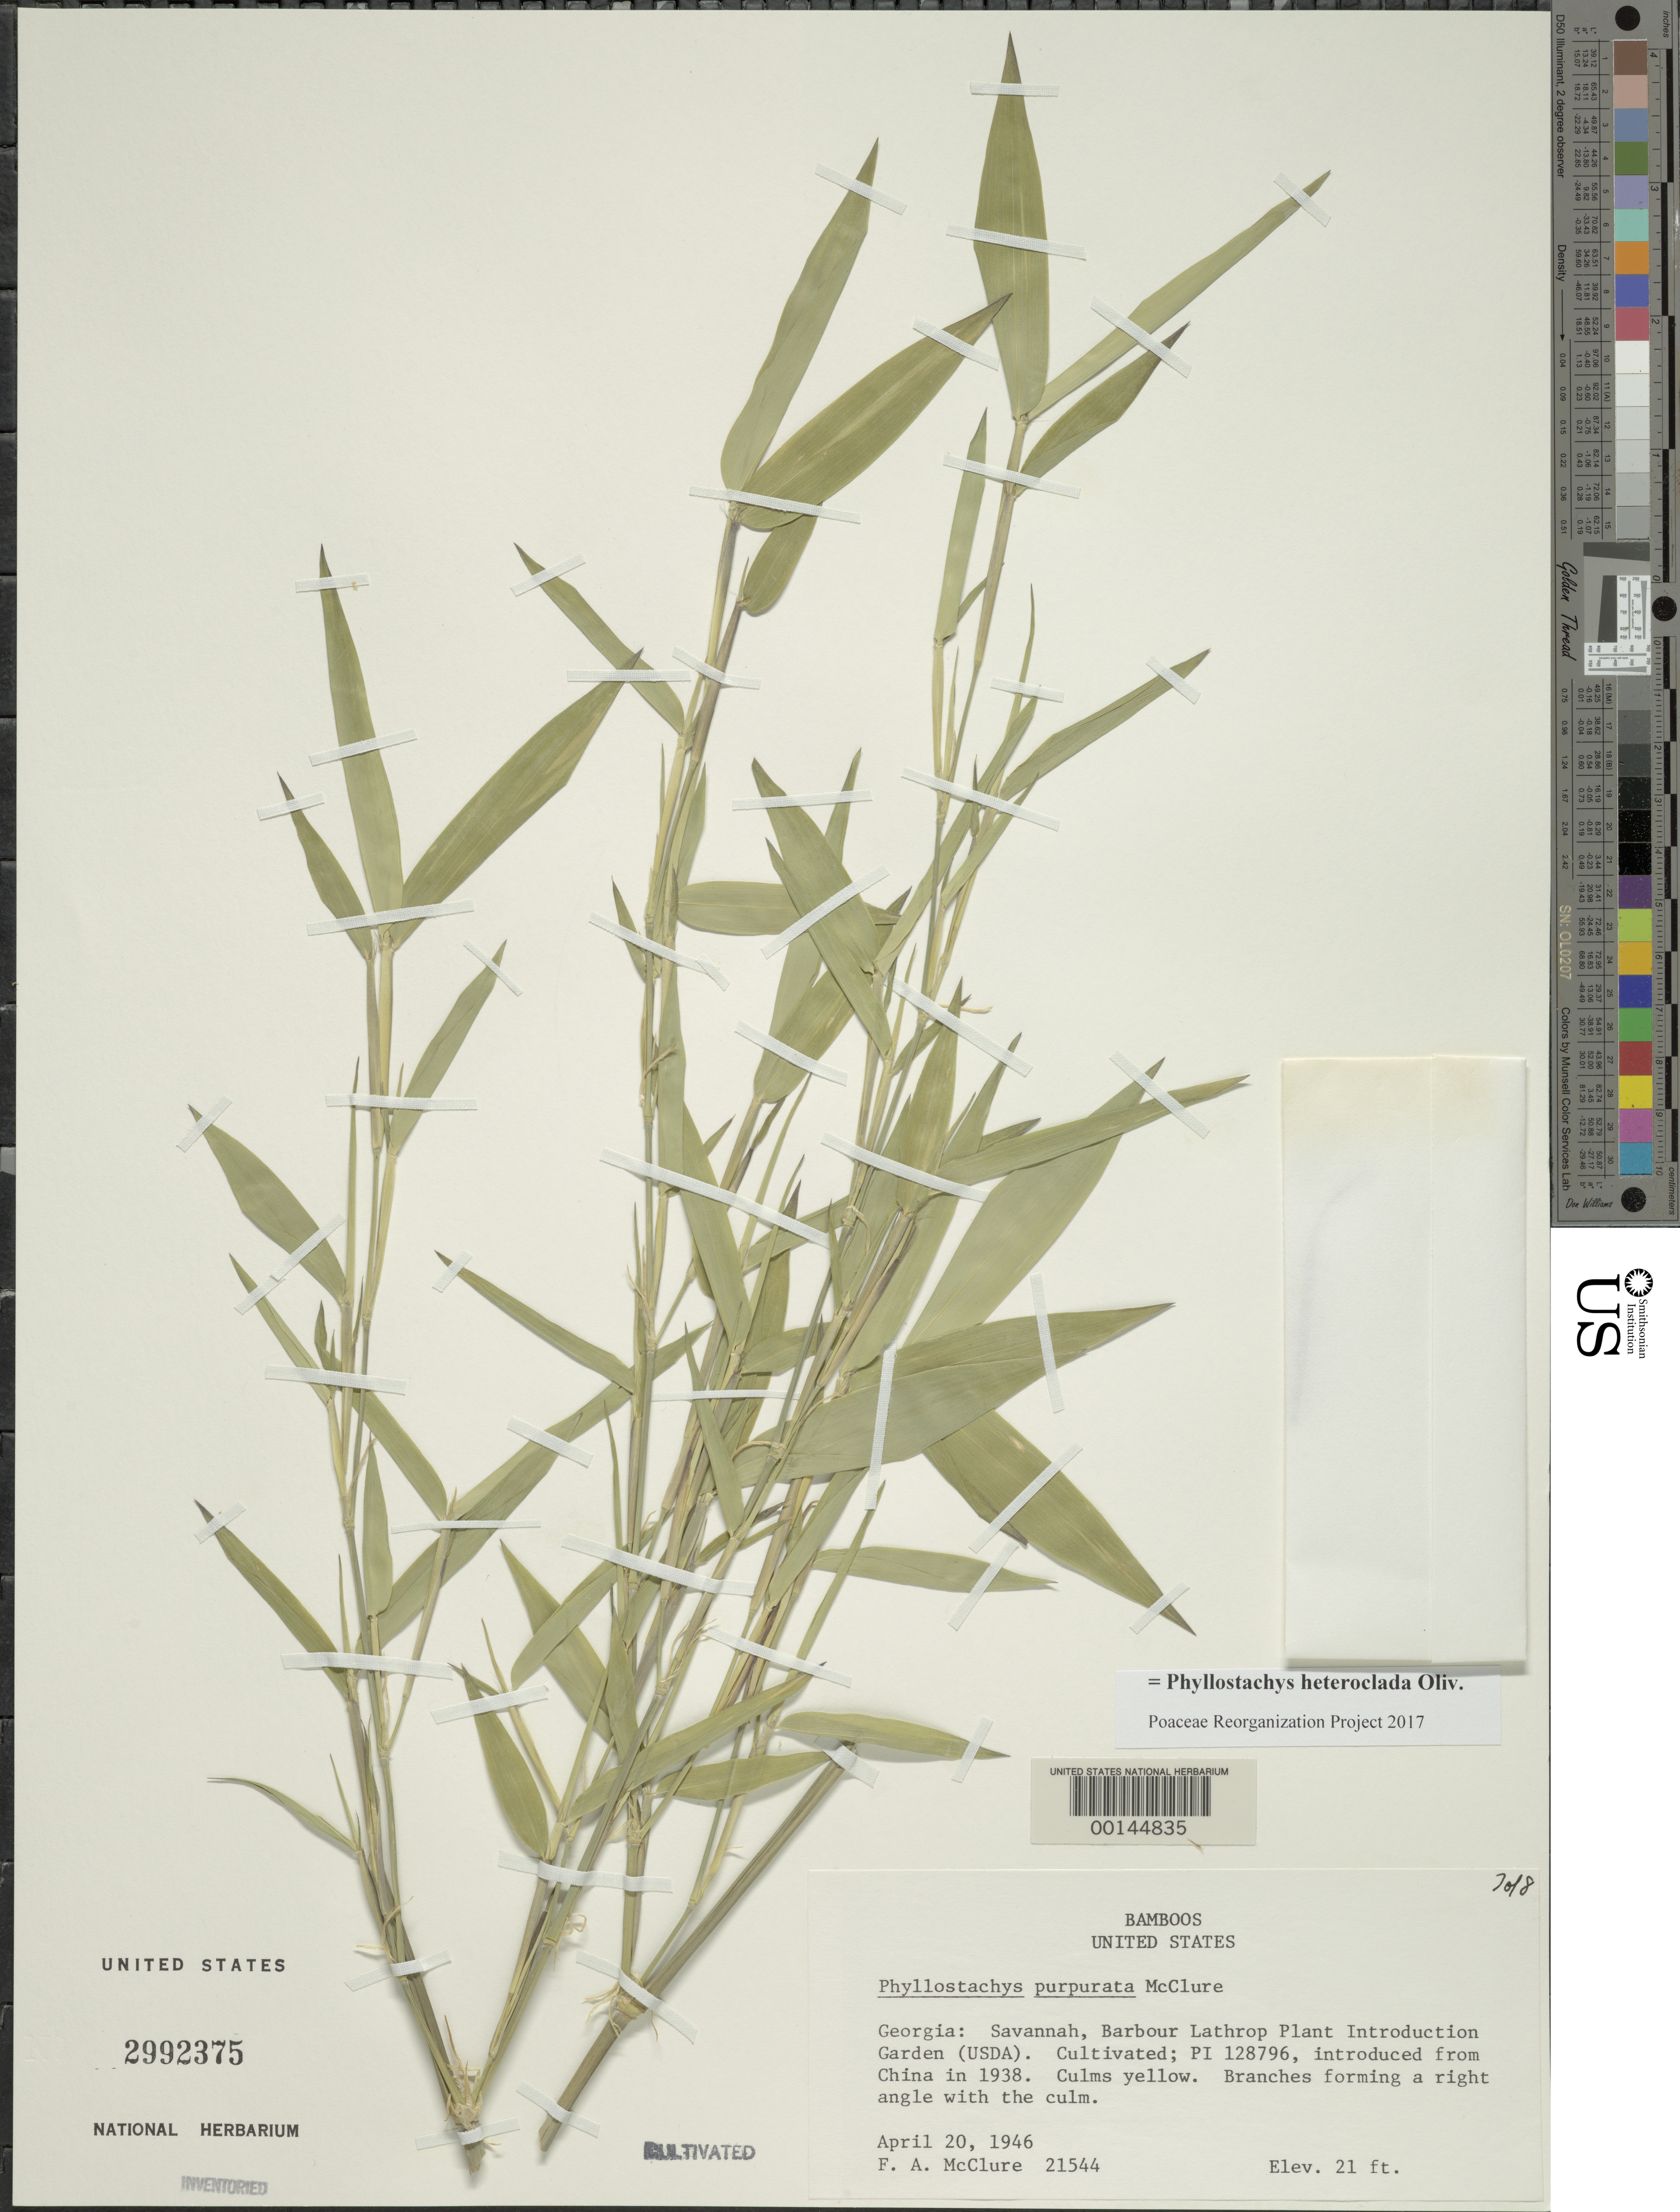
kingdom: Plantae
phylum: Tracheophyta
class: Liliopsida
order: Poales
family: Poaceae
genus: Phyllostachys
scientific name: Phyllostachys heteroclada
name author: Oliv.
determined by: Poaceae Reorganization Project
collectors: F. A. McClure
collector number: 21544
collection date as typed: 20 Apr 1946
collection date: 1946-04-20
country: United States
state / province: Georgia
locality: Savannah, barbour lathrop p.i. garden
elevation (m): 6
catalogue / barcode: US 2992375